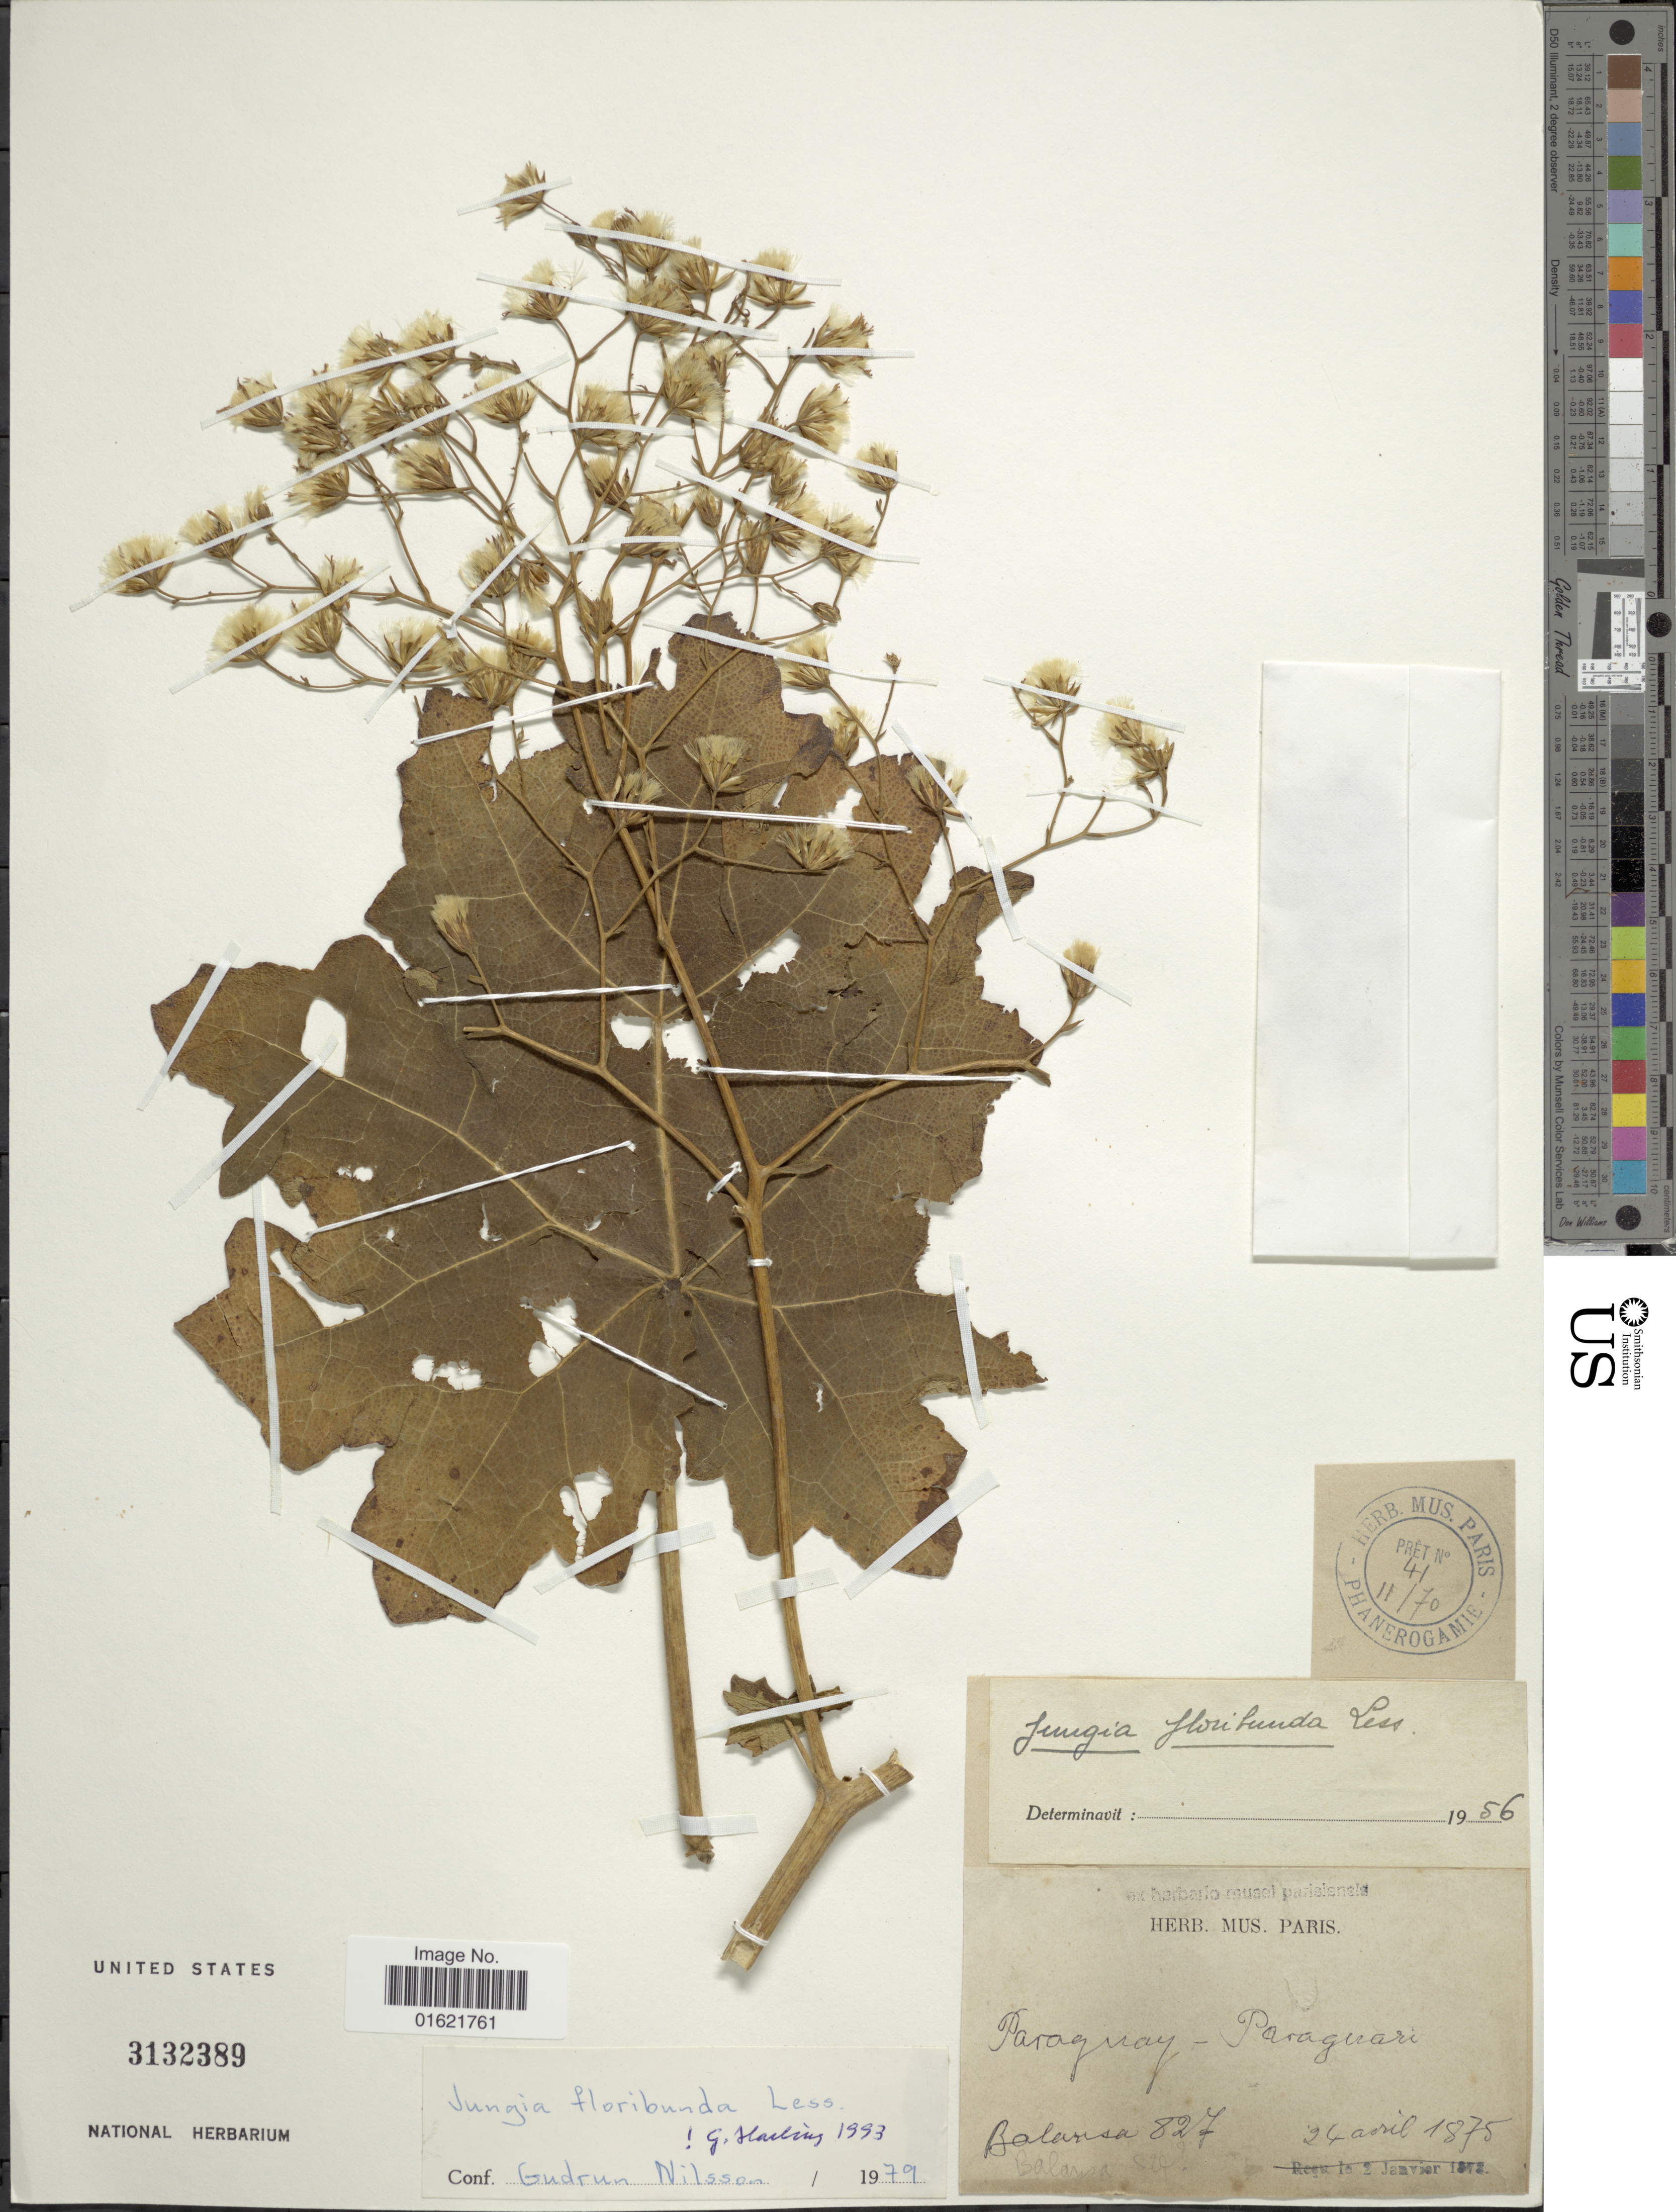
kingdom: Plantae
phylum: Tracheophyta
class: Magnoliopsida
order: Asterales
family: Asteraceae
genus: Jungia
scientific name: Jungia floribunda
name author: Less.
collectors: B. Balansa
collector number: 827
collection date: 1875-04-24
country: Paraguay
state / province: Paraguari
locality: Repatriados, Paraguay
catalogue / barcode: US 3132389